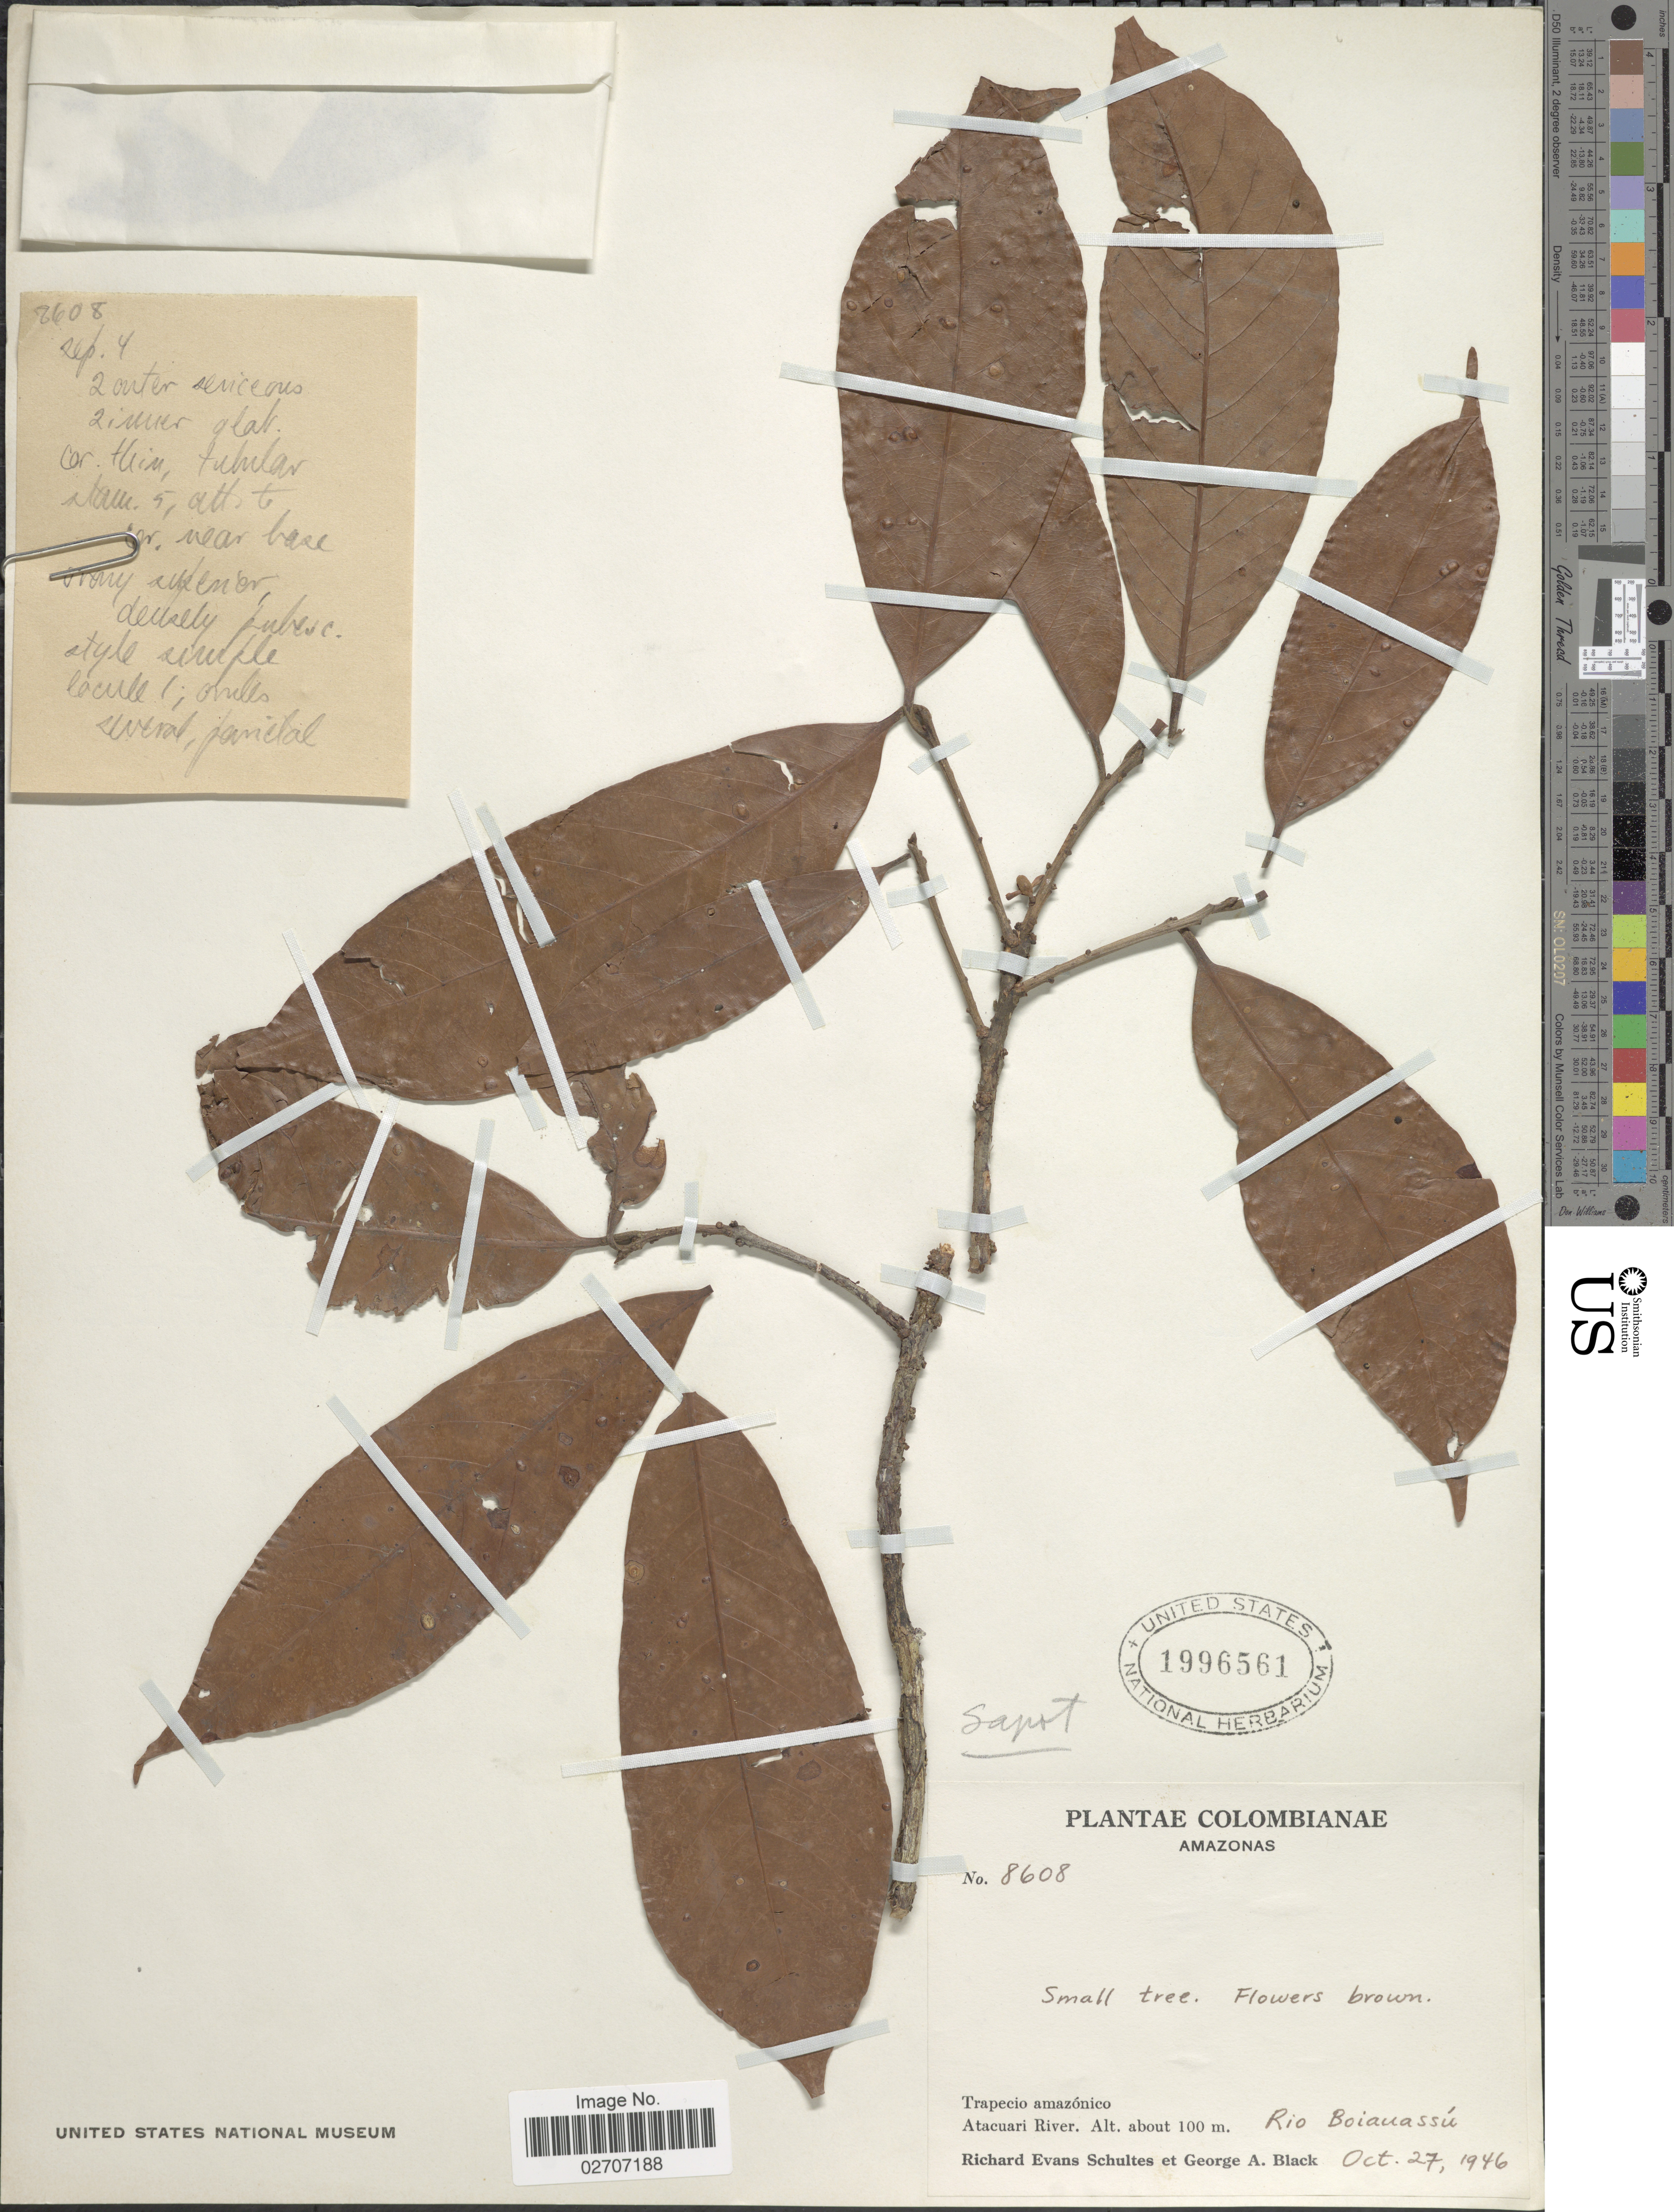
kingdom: Plantae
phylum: Tracheophyta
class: Magnoliopsida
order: Ericales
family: Sapotaceae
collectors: R. E. Schultes & G. A. Black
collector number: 8608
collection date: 1946-10-27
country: Colombia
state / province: Amazônas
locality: Trapecio amazonico. Atacuari River, Rio Boiauassu.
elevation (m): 100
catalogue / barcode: US 1996561